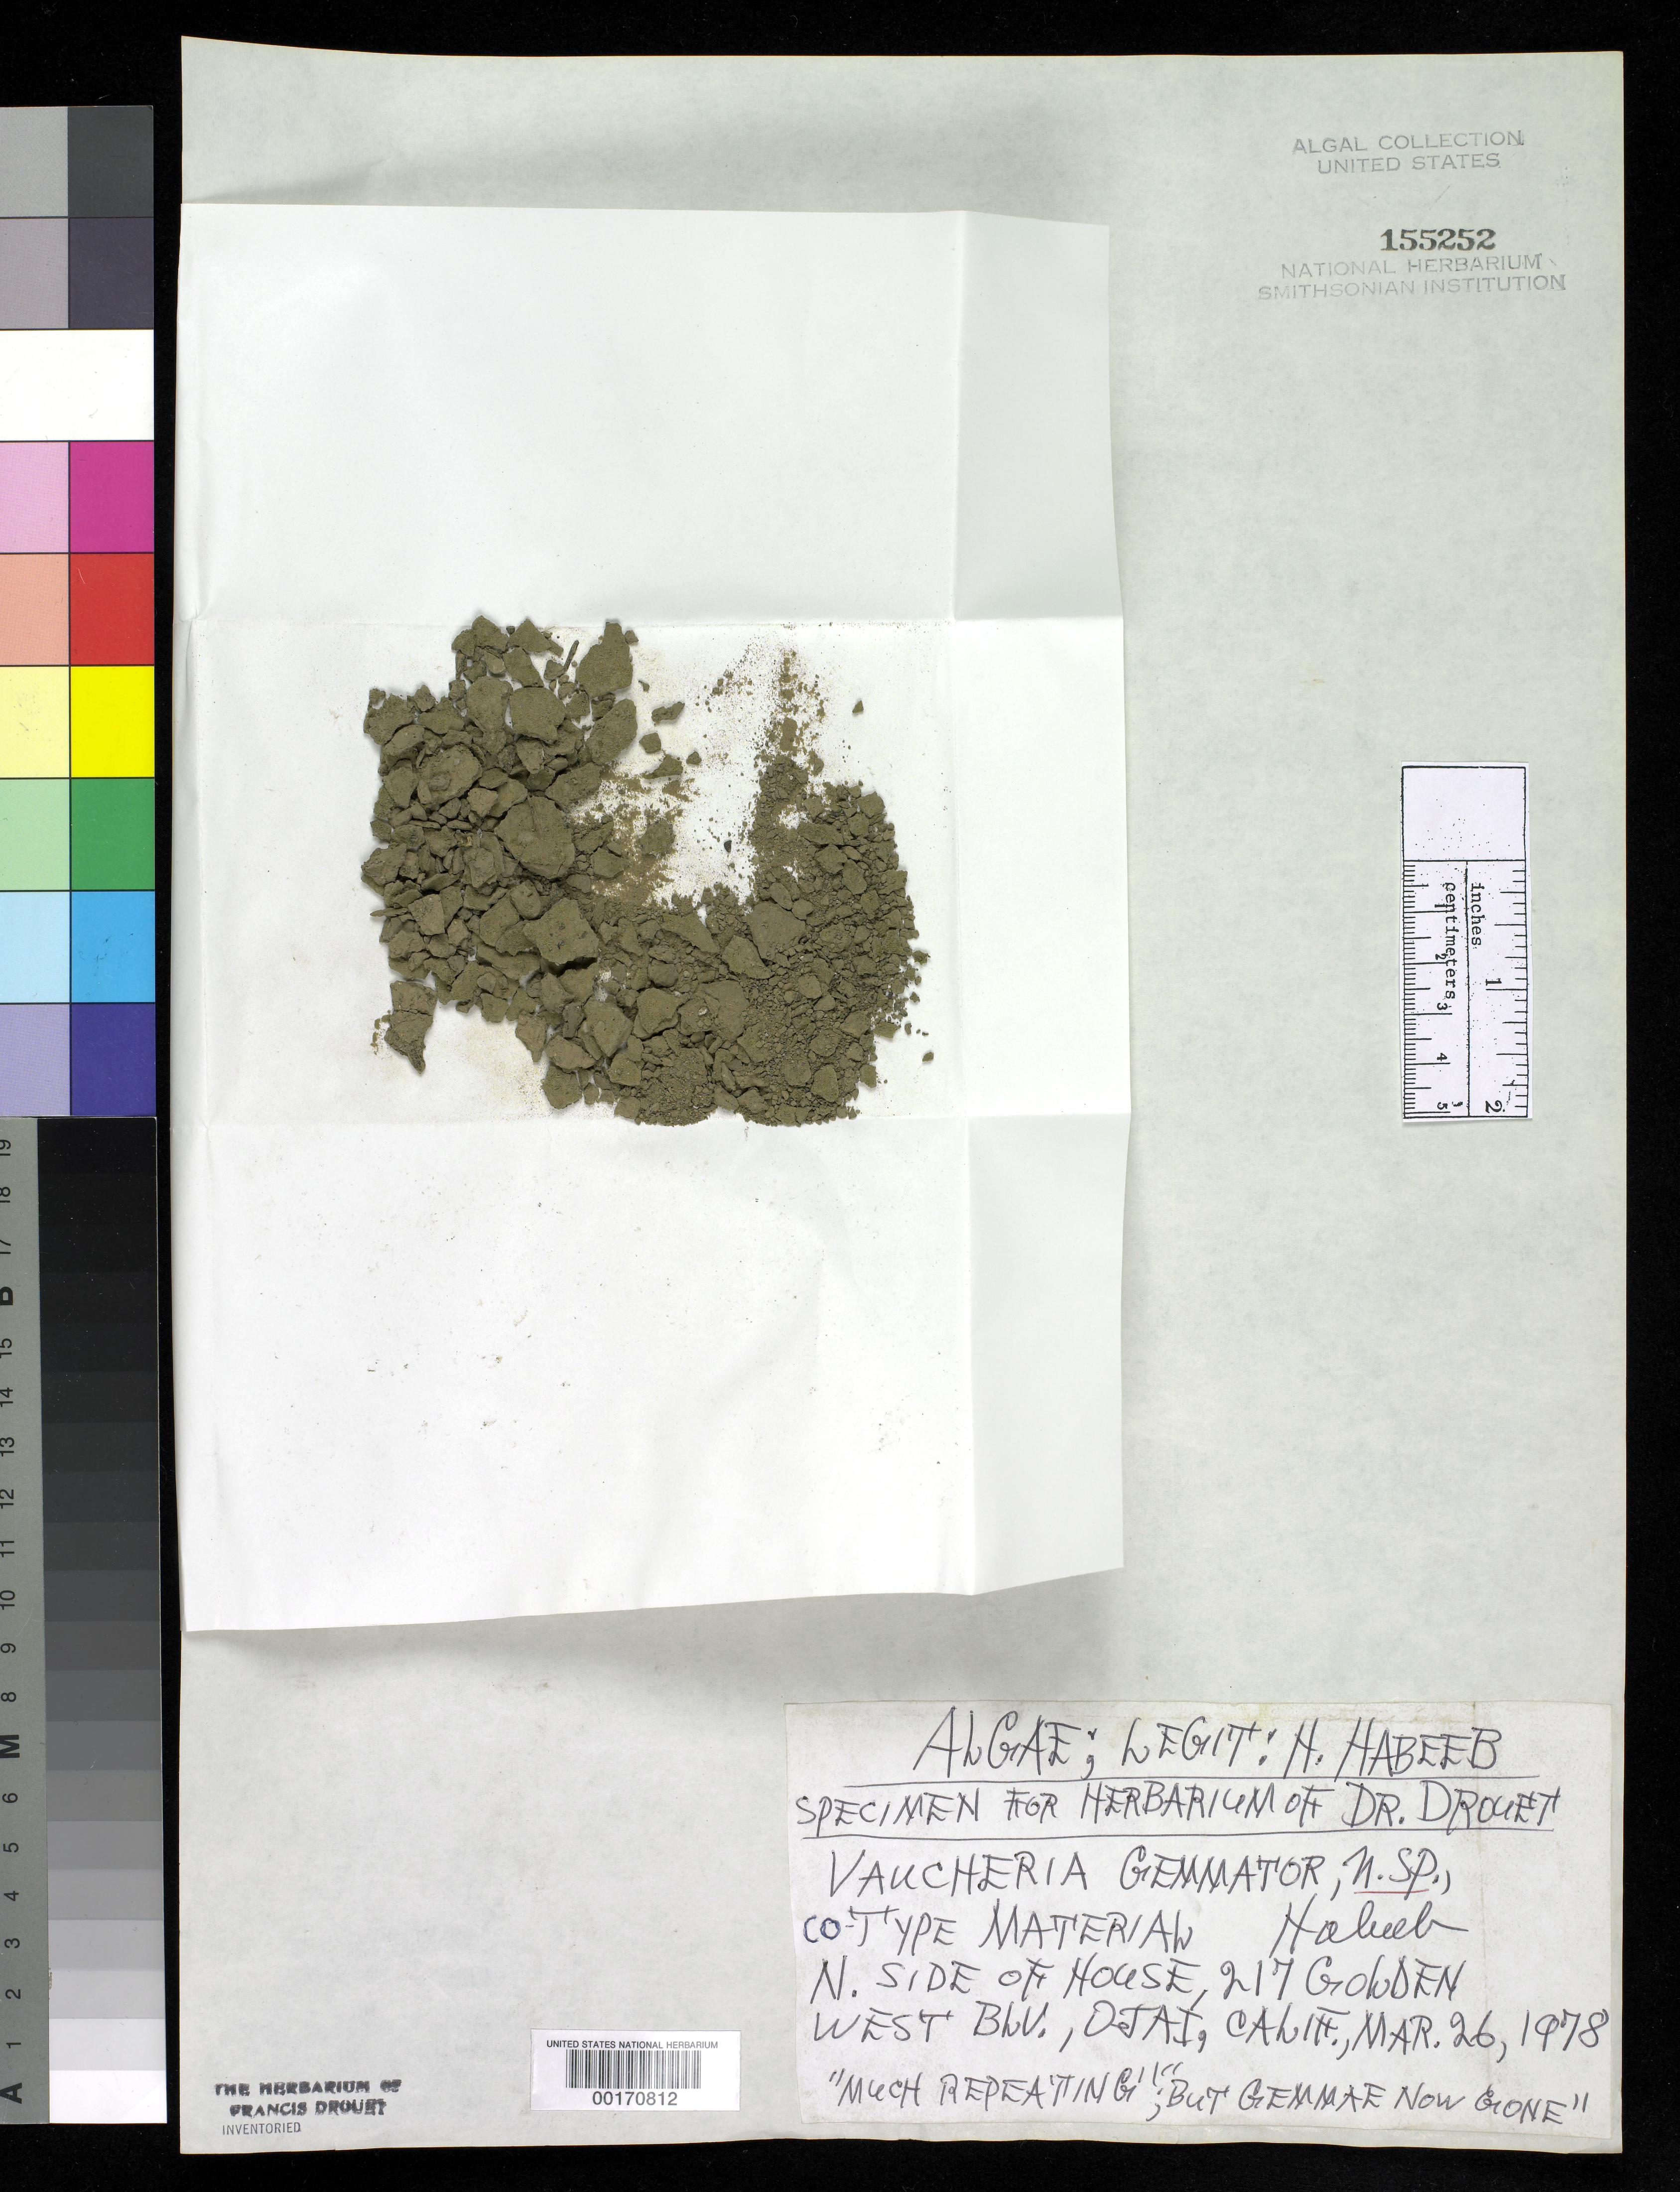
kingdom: Chromista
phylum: Ochrophyta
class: Xanthophyceae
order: Vaucheriales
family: Vaucheriaceae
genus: Vaucheria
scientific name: Vaucheria gemmator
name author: Habeeb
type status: Isotype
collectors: H. Habeeb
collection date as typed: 26 Mar 1978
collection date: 1978-03-26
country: United States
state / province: California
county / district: Ventura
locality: Ojai, 217 Golden West Boulevard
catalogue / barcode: US 155252